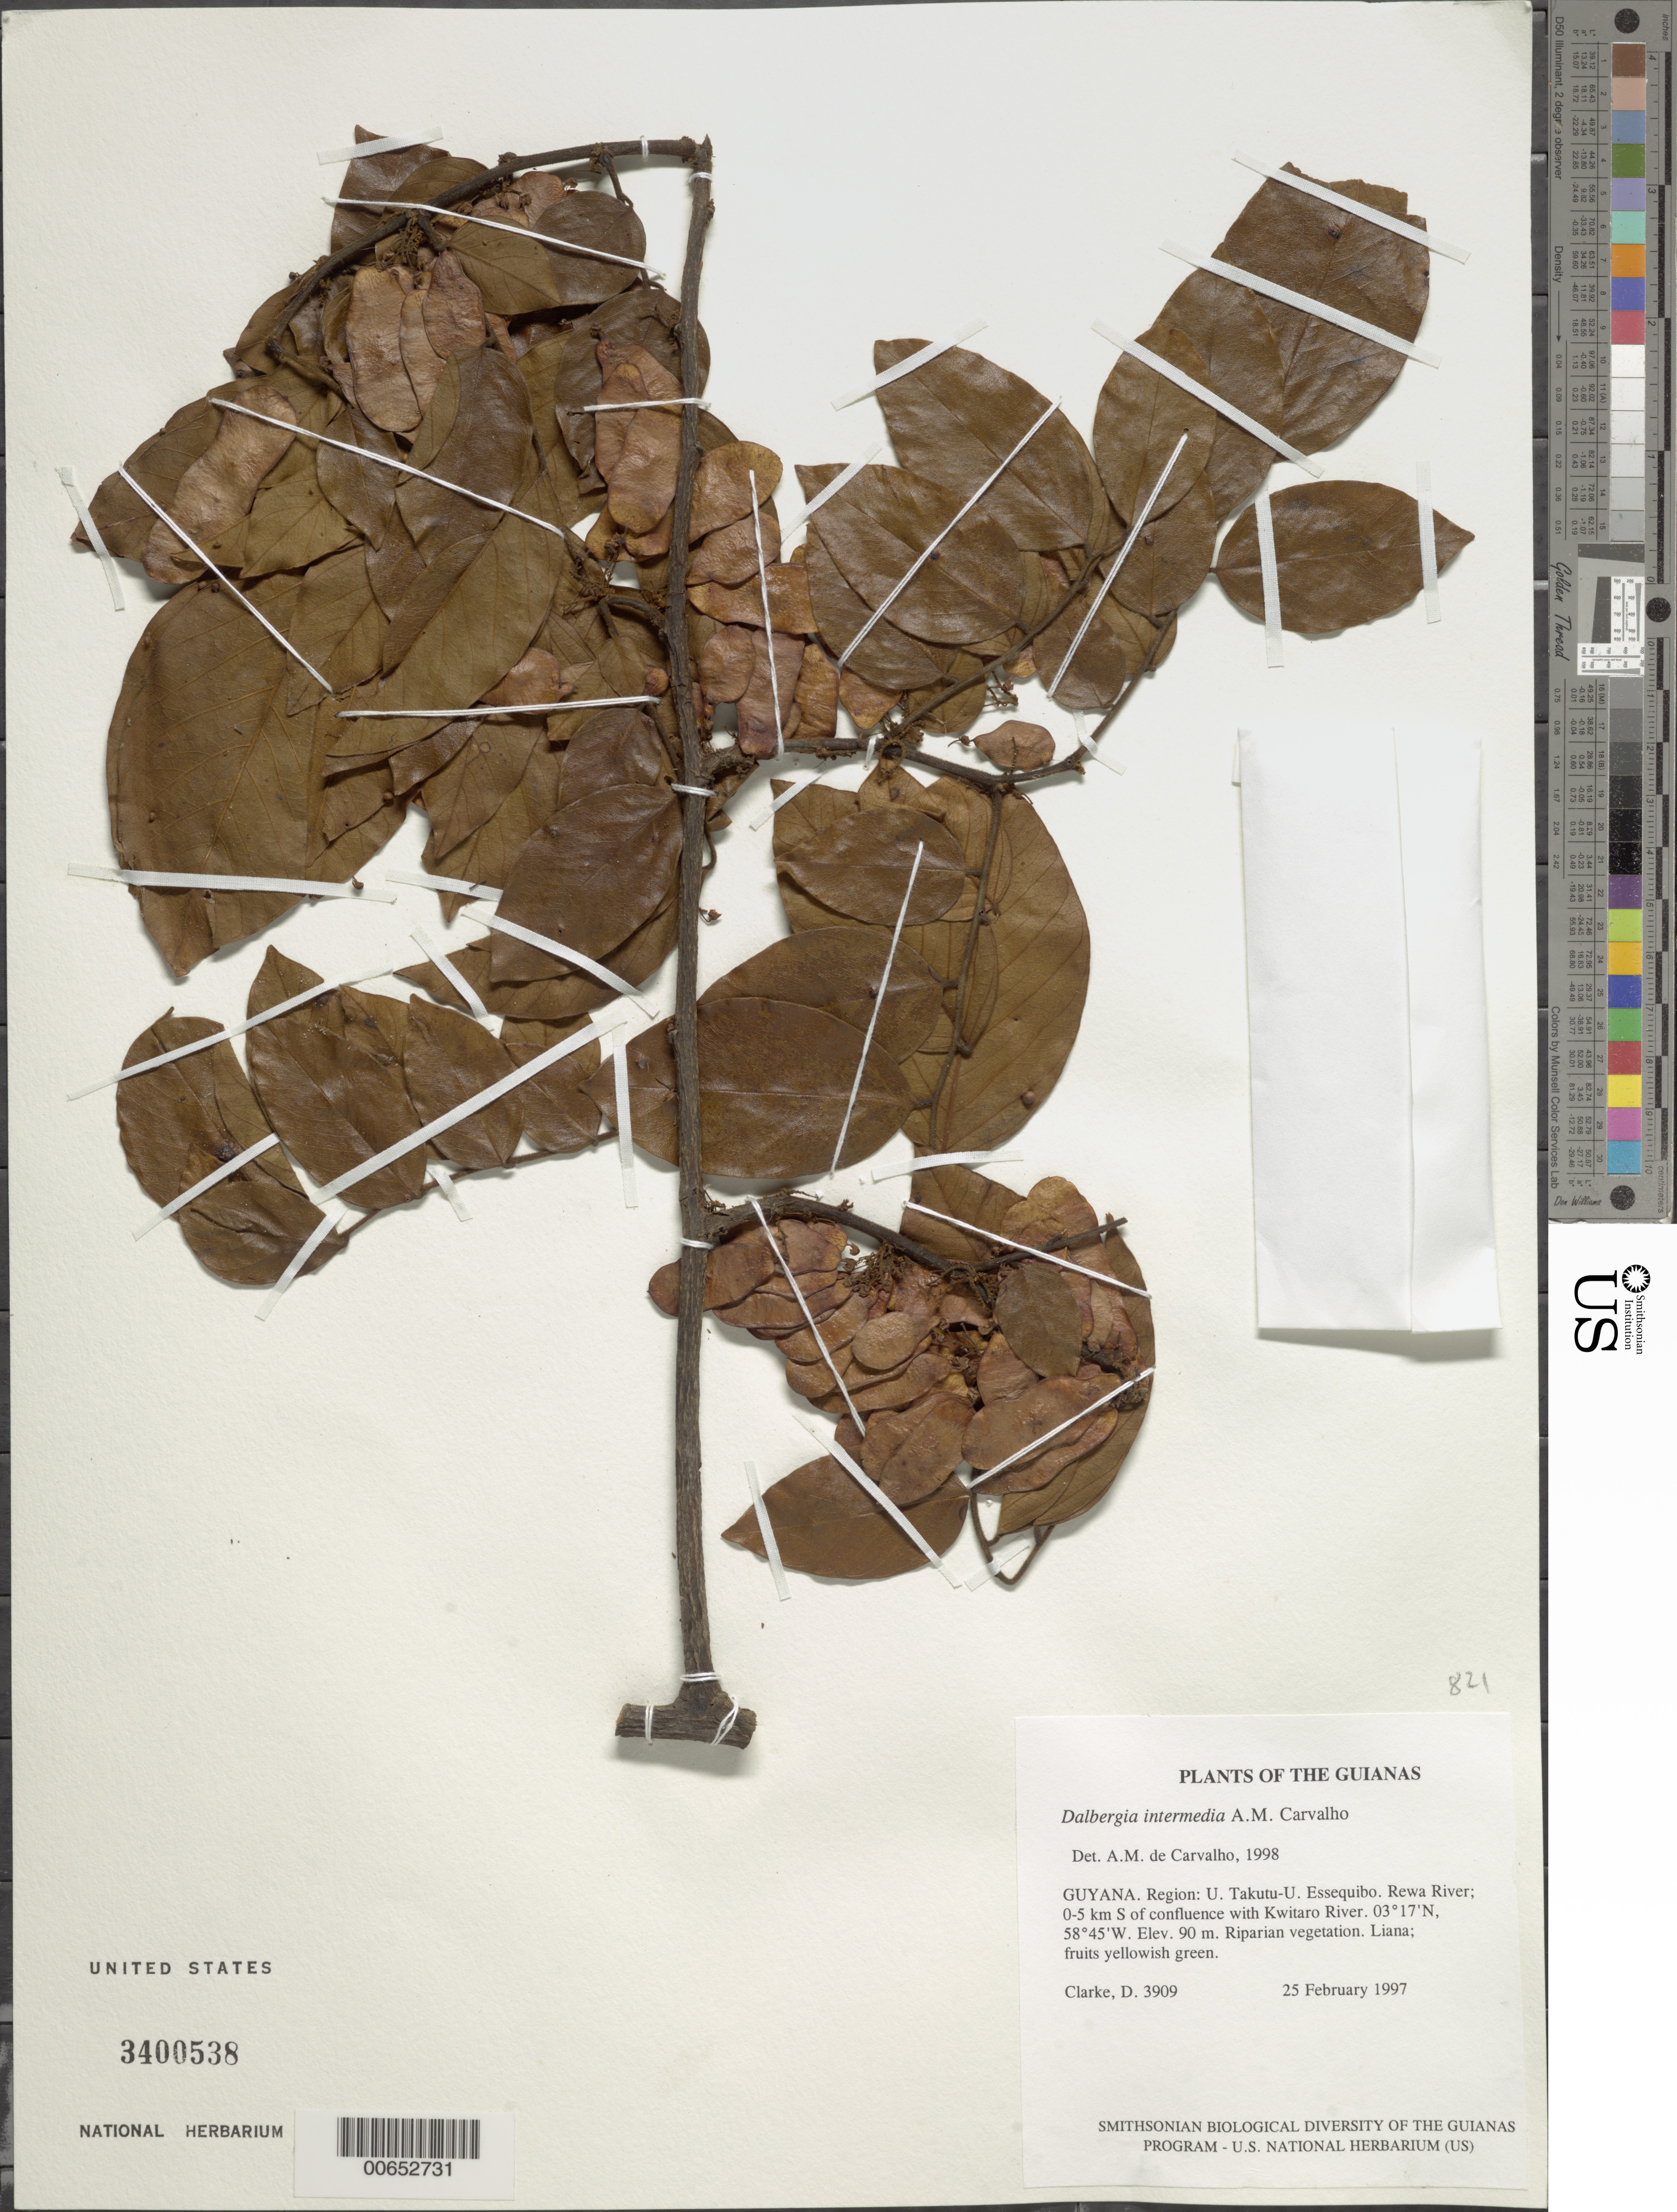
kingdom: Plantae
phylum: Tracheophyta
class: Magnoliopsida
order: Fabales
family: Fabaceae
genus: Dalbergia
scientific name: Dalbergia intermedia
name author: A.M. Carvalho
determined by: Carvalho, A. M. V. de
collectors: H. D. Clarke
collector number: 3909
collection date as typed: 25 February 1997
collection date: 1997-02-25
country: Guyana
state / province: U. Takutu-U. Essequibo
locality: Rewa River; 0-5 km S of confluence with Kwitaro River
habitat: Riparian vegetation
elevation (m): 90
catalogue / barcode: US 3400538